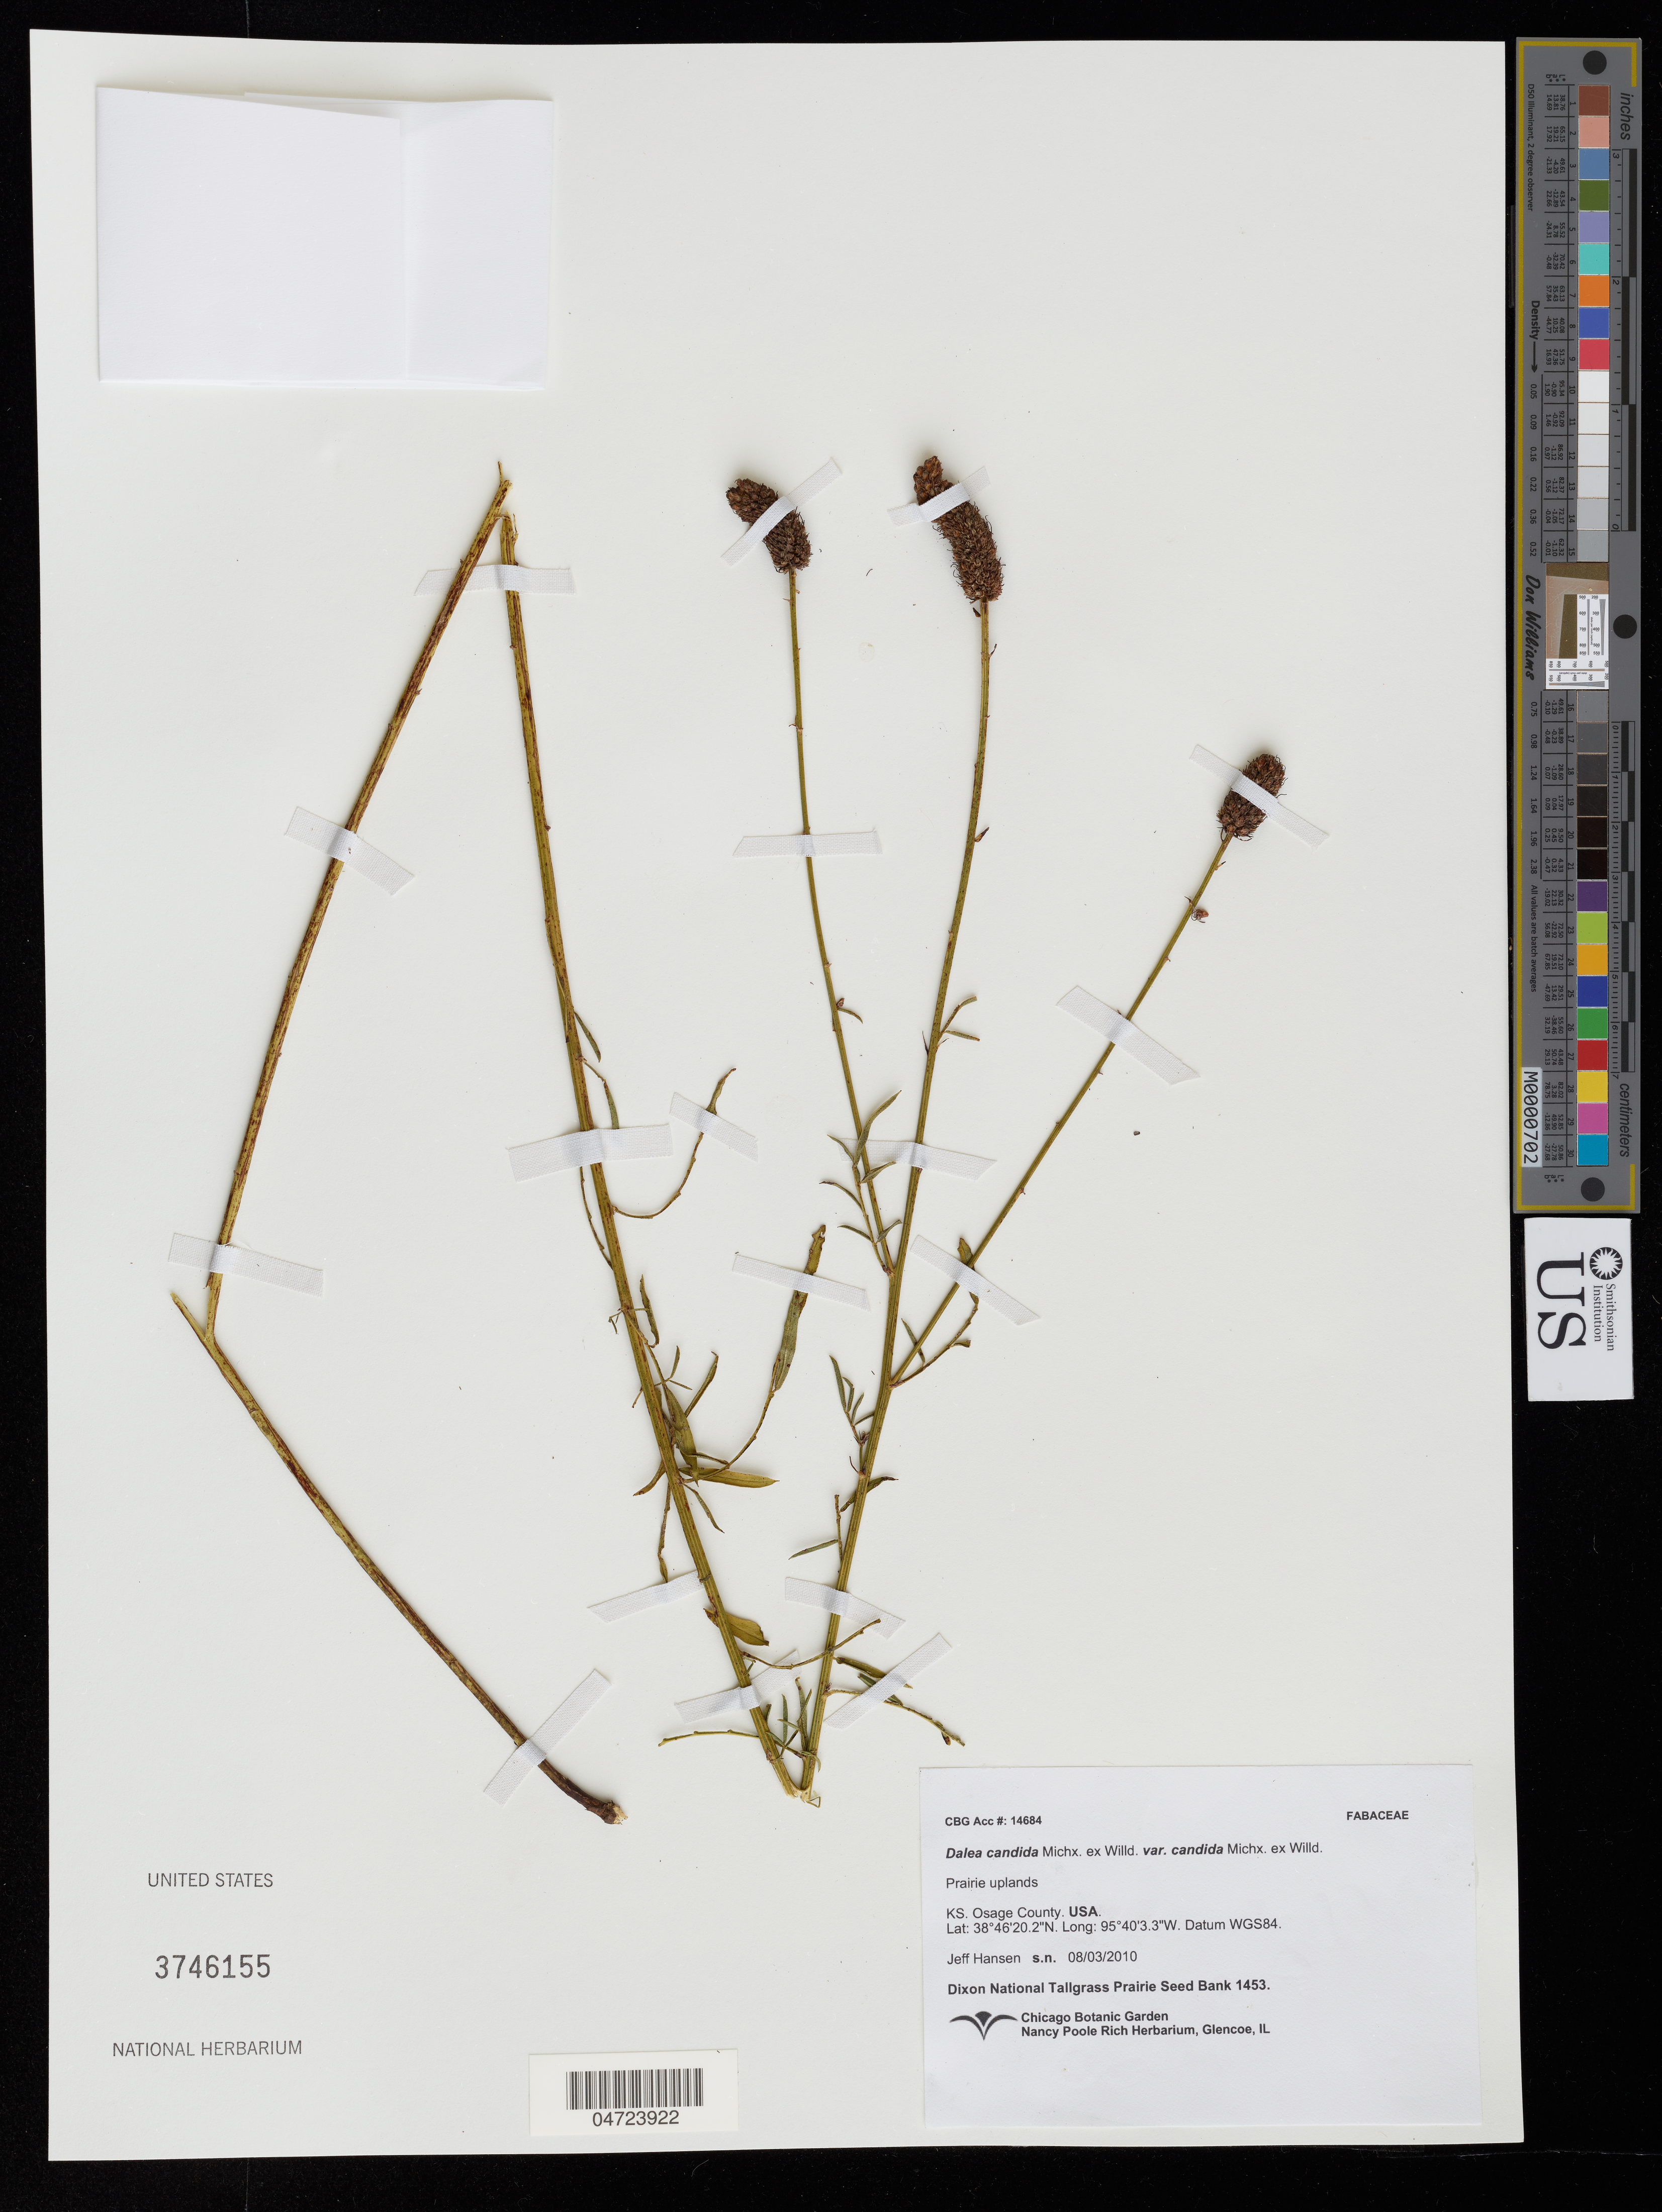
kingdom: Plantae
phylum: Tracheophyta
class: Magnoliopsida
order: Fabales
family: Fabaceae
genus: Dalea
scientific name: Dalea candida var. candida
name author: Michx. ex Willd.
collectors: J. Hansen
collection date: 2010-08-03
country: United States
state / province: Kansas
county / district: Osage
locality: Osage County.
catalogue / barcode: US 3746155